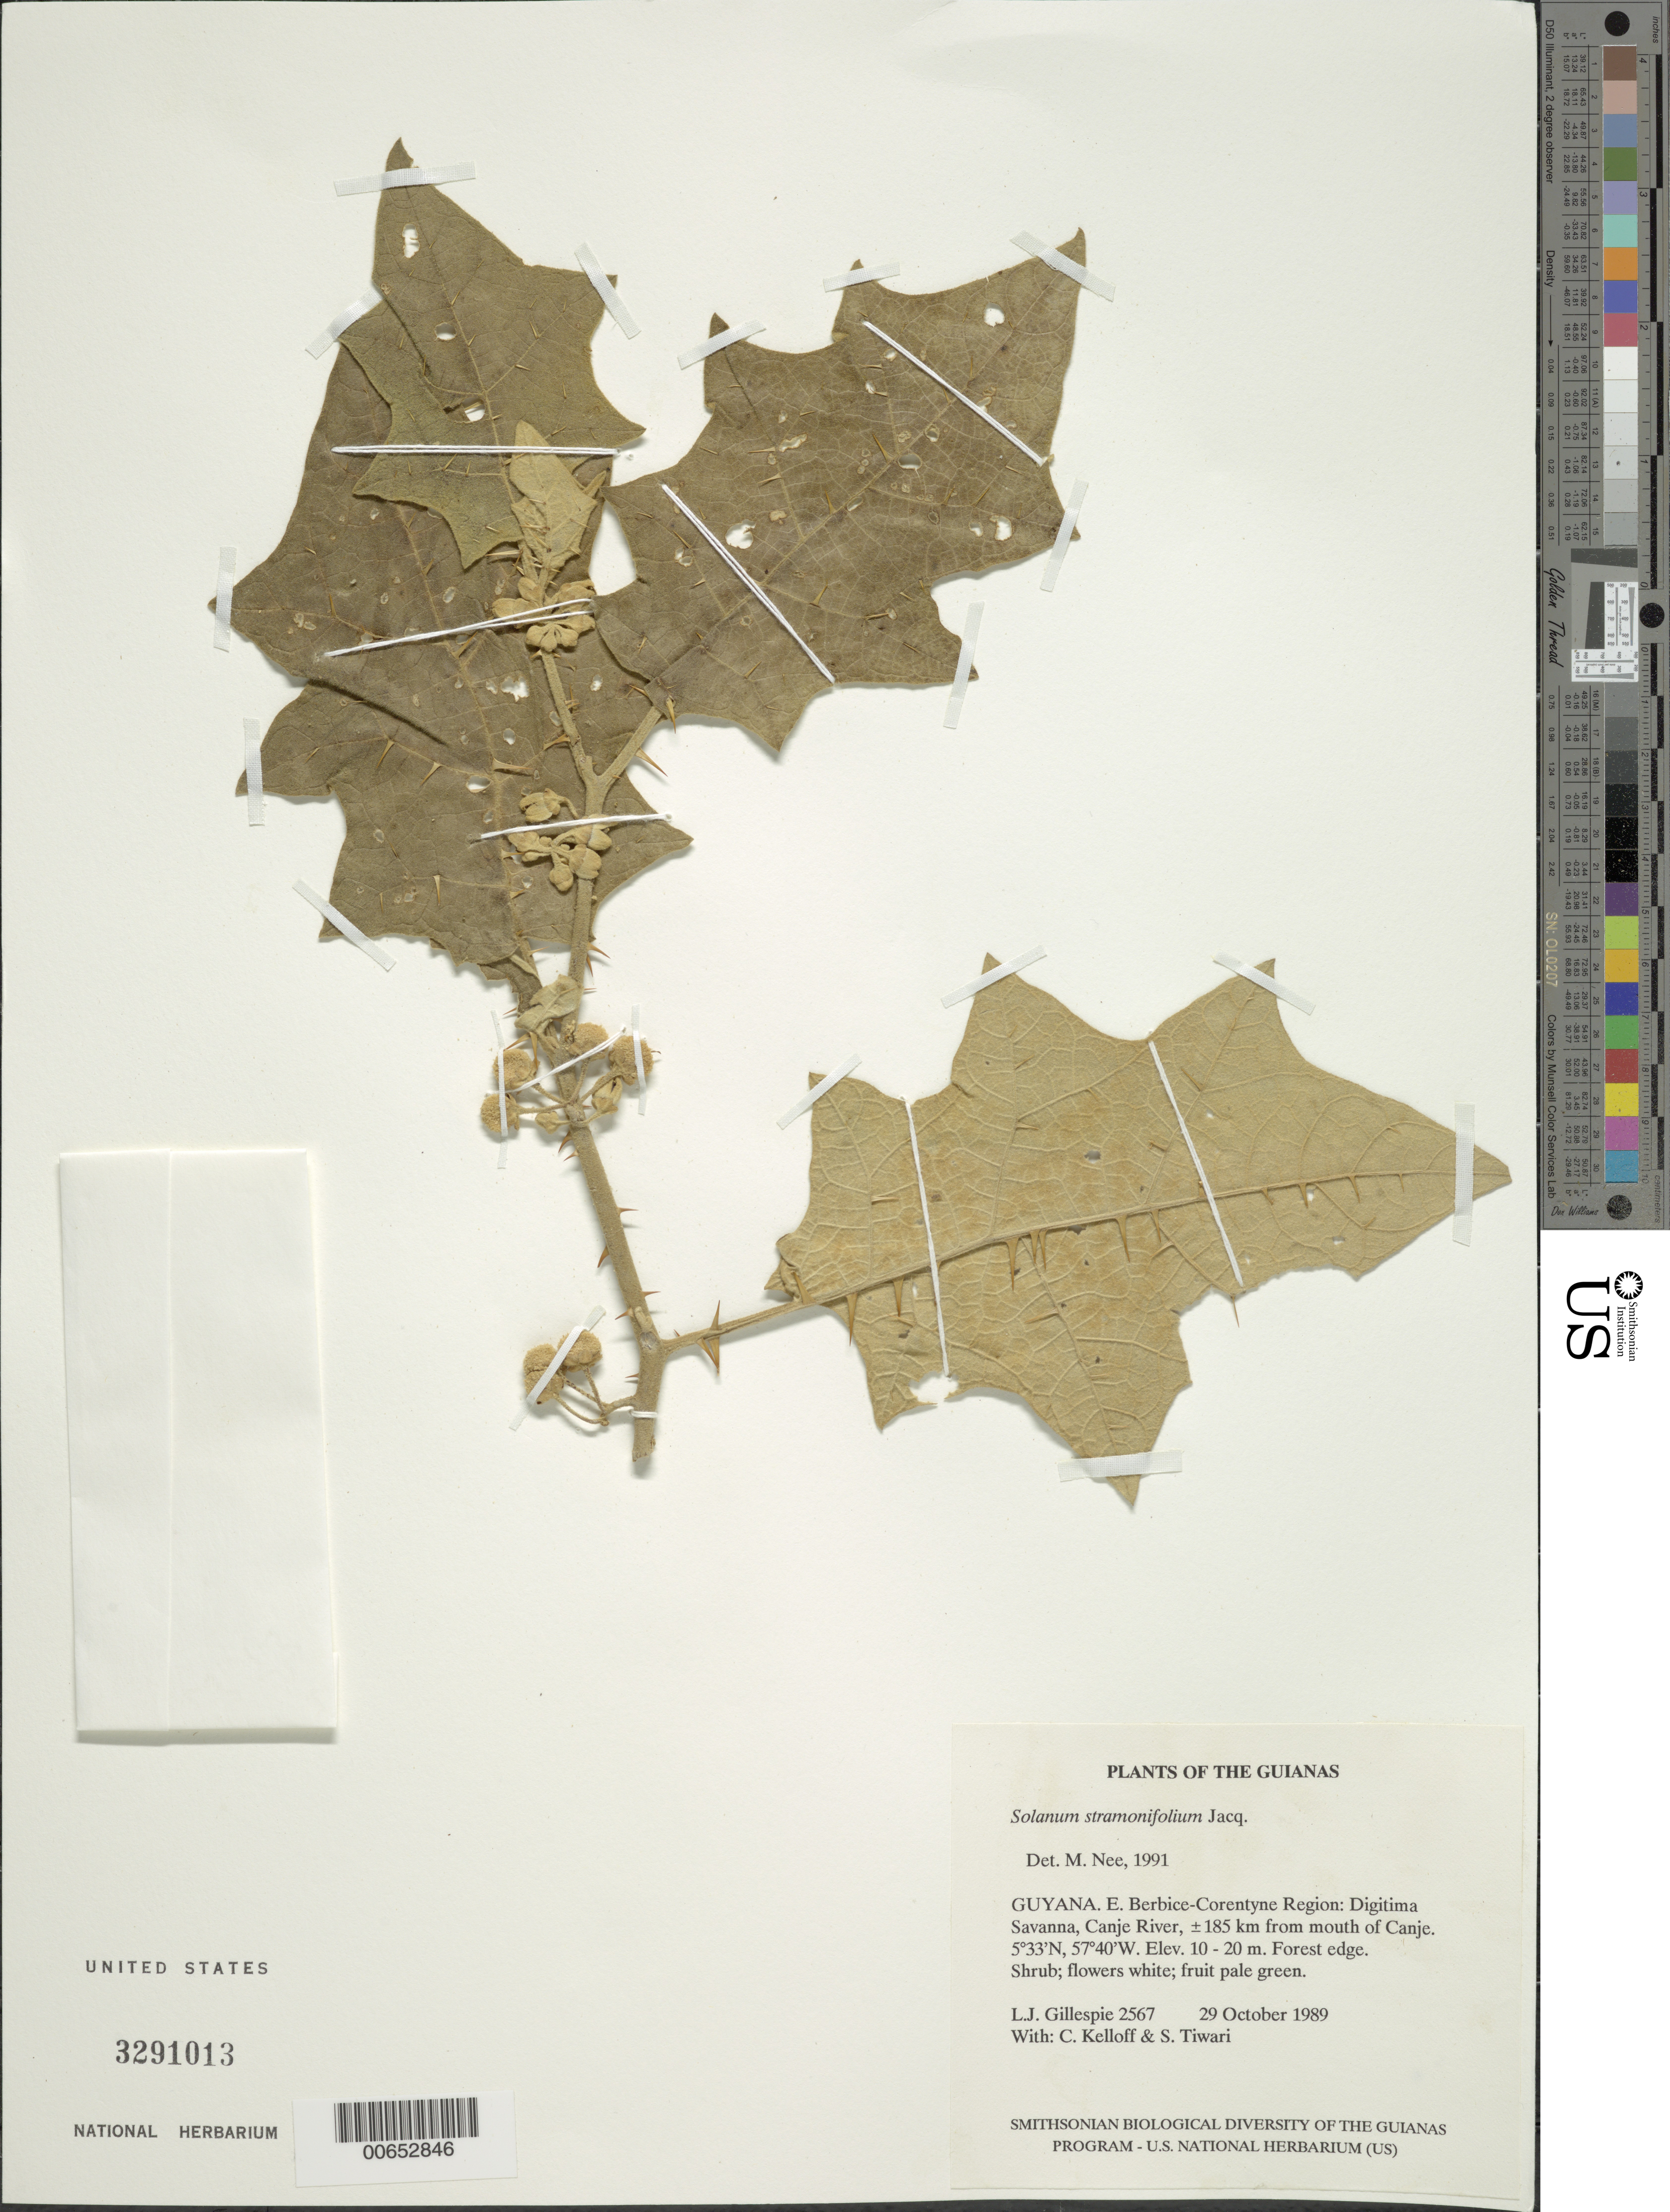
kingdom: Plantae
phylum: Tracheophyta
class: Magnoliopsida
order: Solanales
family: Solanaceae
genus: Solanum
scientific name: Solanum stramoniifolium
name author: Jacq.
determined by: Nee, Michael H.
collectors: L. J. Gillespie, C. L. Kelloff & S. Tiwari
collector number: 2567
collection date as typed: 10 Oct 1989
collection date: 1989-10-10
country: Guyana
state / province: E. Berbice-Corentyne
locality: Digitima Savanna, Canje River, ±185 km from mouth of Canje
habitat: Forest edge.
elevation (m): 10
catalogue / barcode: US 3291013